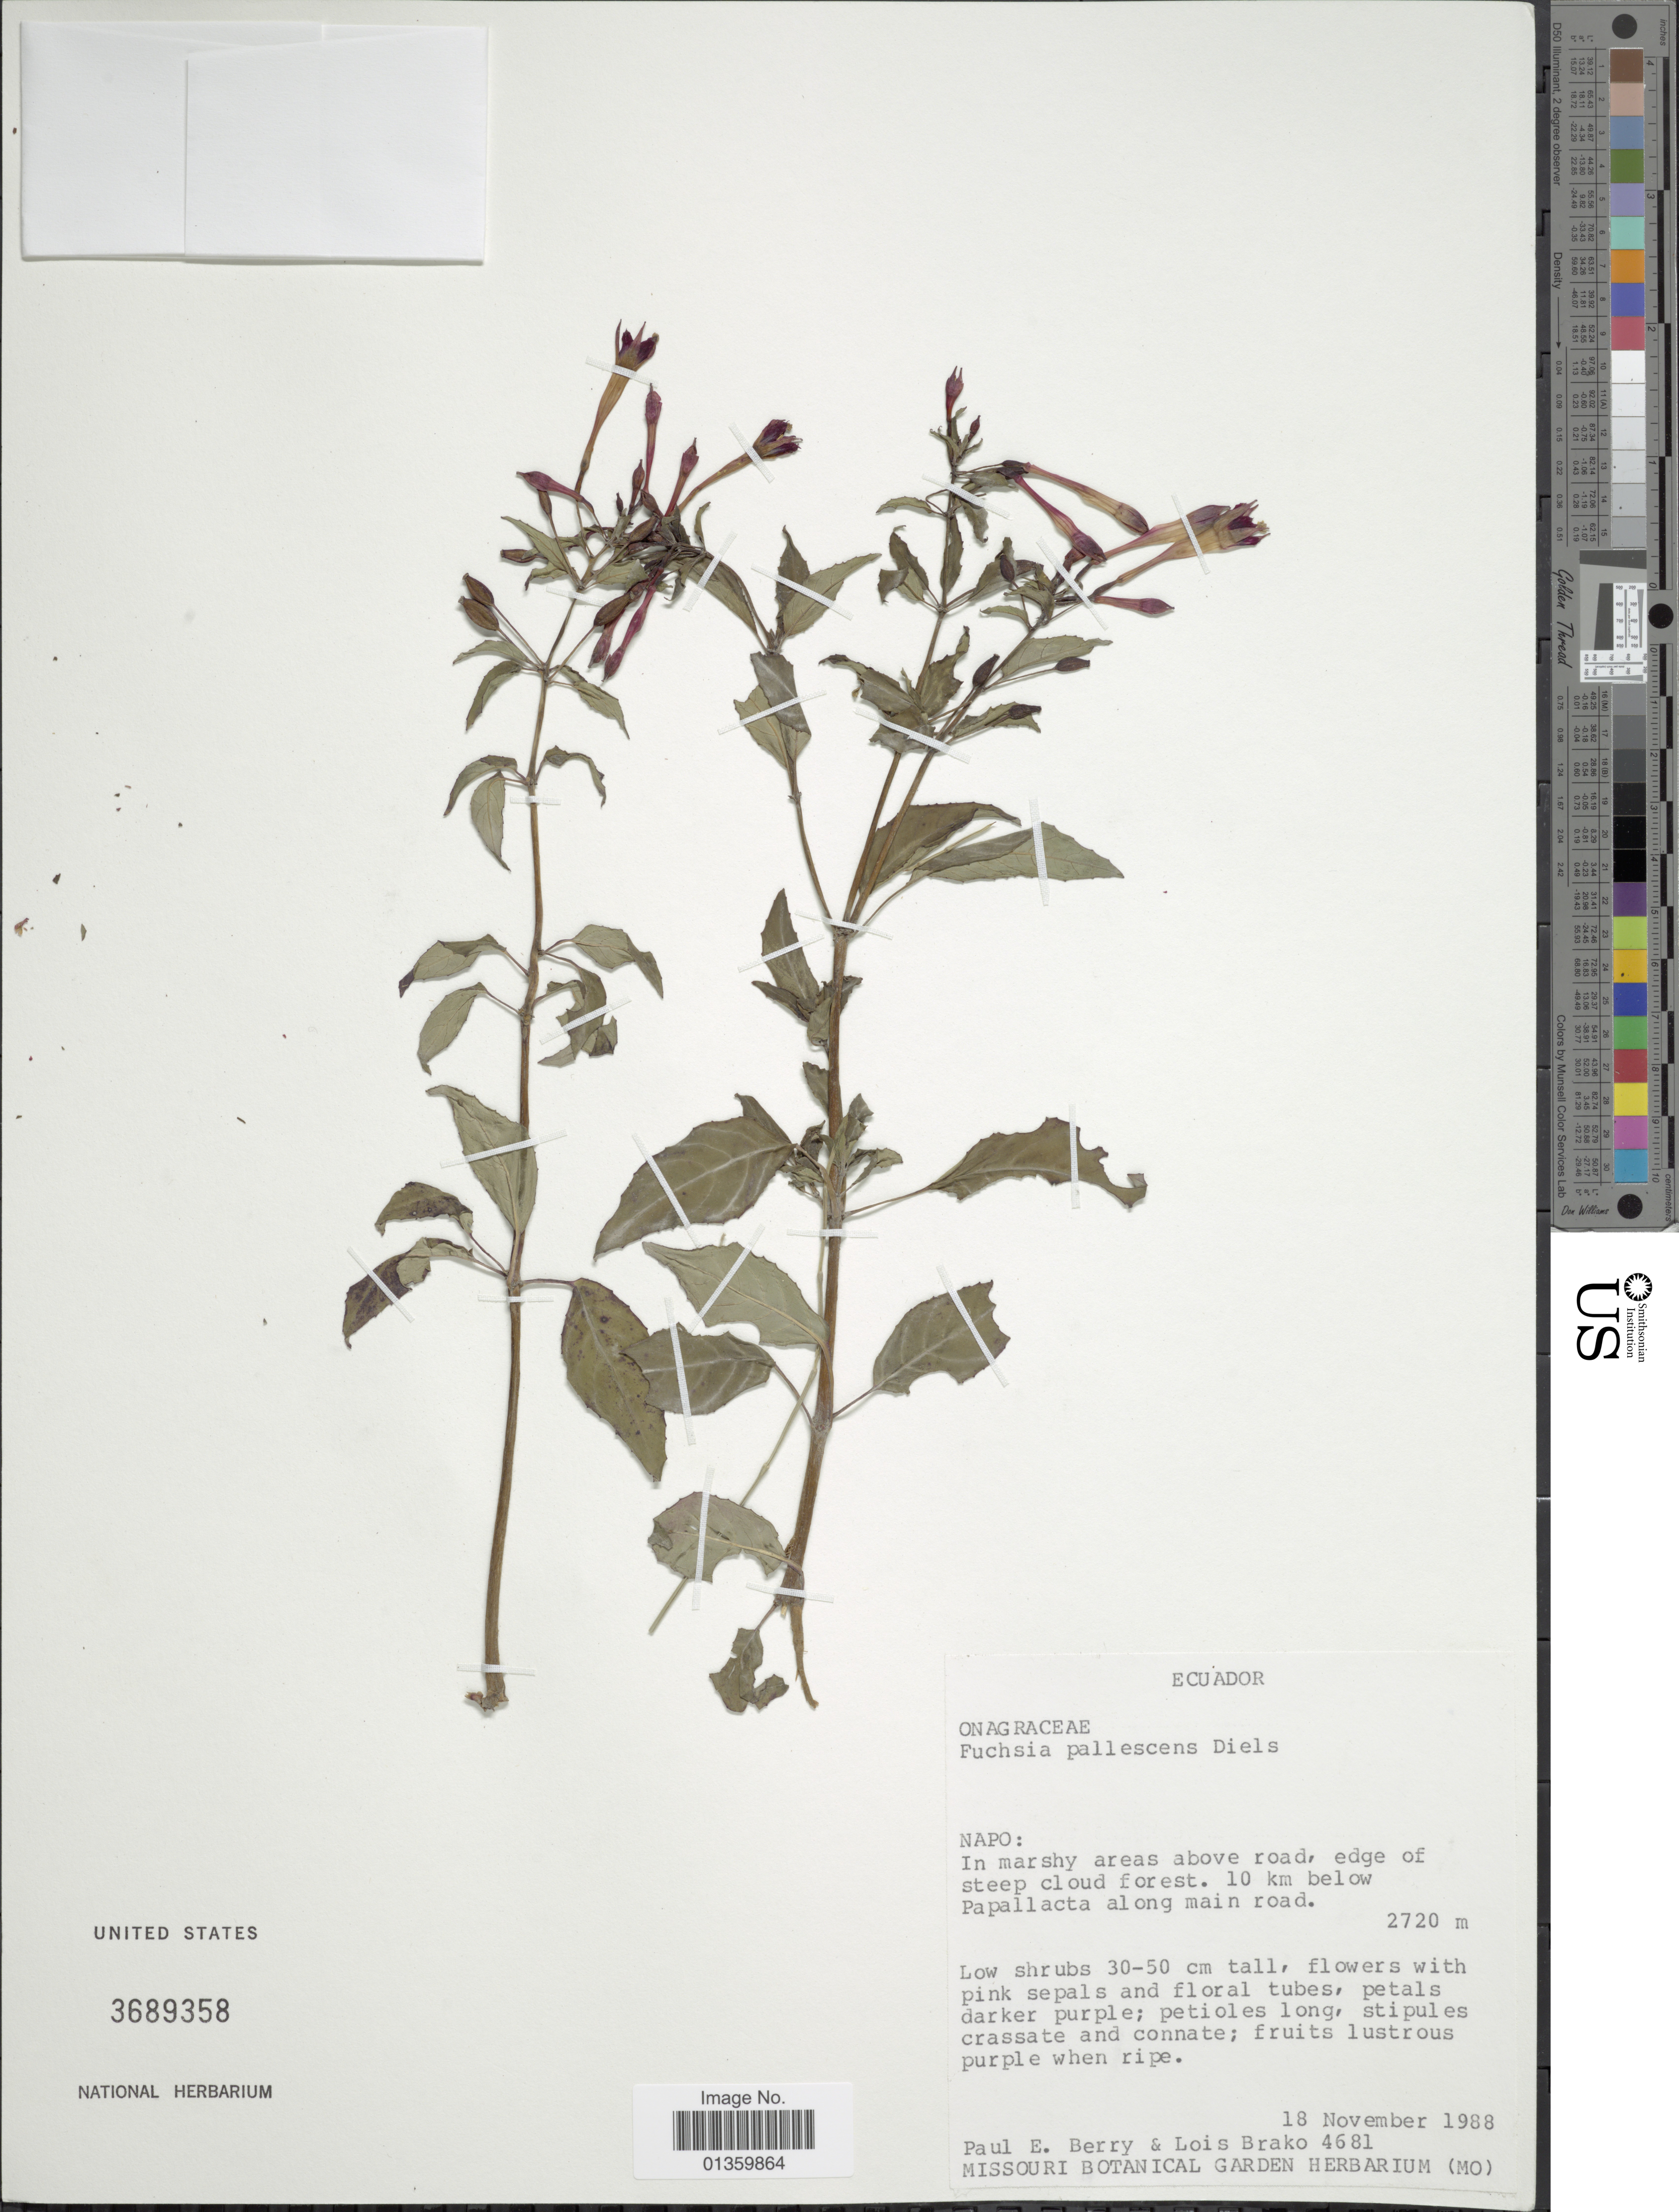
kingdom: Plantae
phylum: Tracheophyta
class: Magnoliopsida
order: Myrtales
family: Onagraceae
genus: Fuchsia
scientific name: Fuchsia pallescens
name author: Diels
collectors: P. E. Berry & L. Brako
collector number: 4681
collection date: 1988-11-18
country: Ecuador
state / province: Napo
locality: In marshy areas above road, edge of steep cloud forest, 10 km below Papallacta along main road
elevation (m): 2720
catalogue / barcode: US 3689358